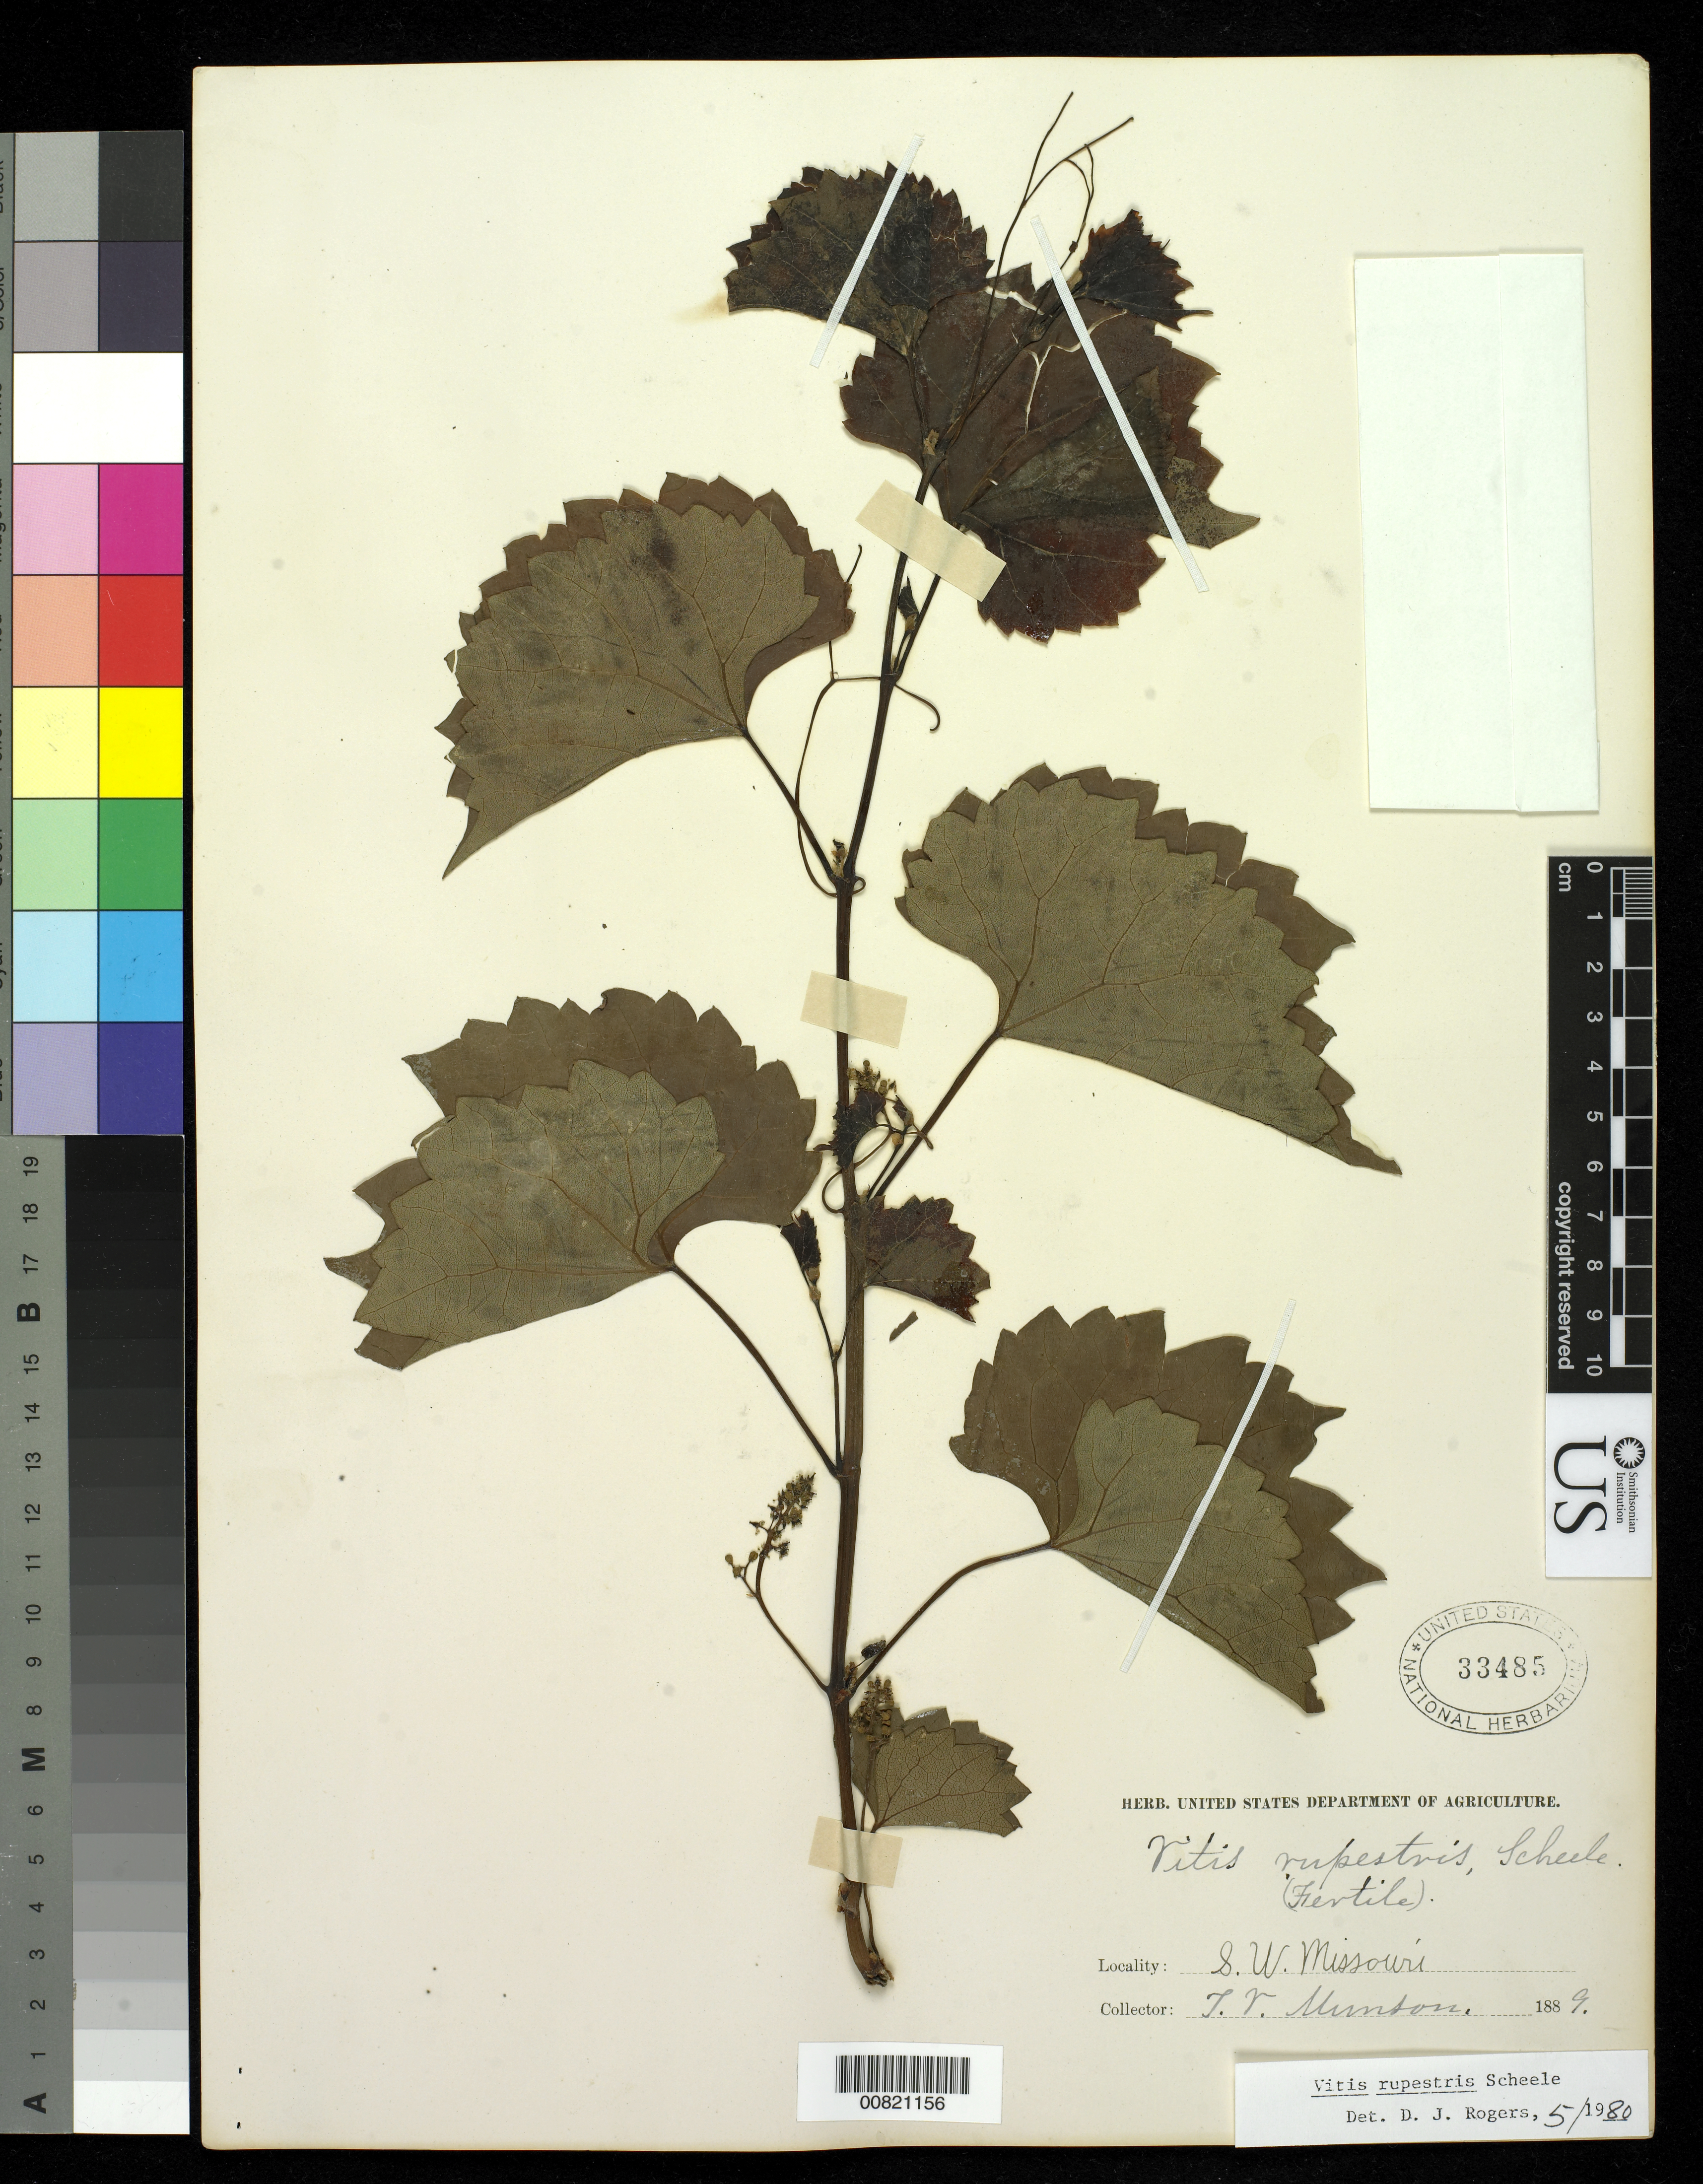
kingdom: Plantae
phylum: Tracheophyta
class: Magnoliopsida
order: Vitales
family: Vitaceae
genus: Vitis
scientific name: Vitis rupestris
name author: Scheele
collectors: T. V. Munson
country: United States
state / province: Missouri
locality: SW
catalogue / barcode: US 33485